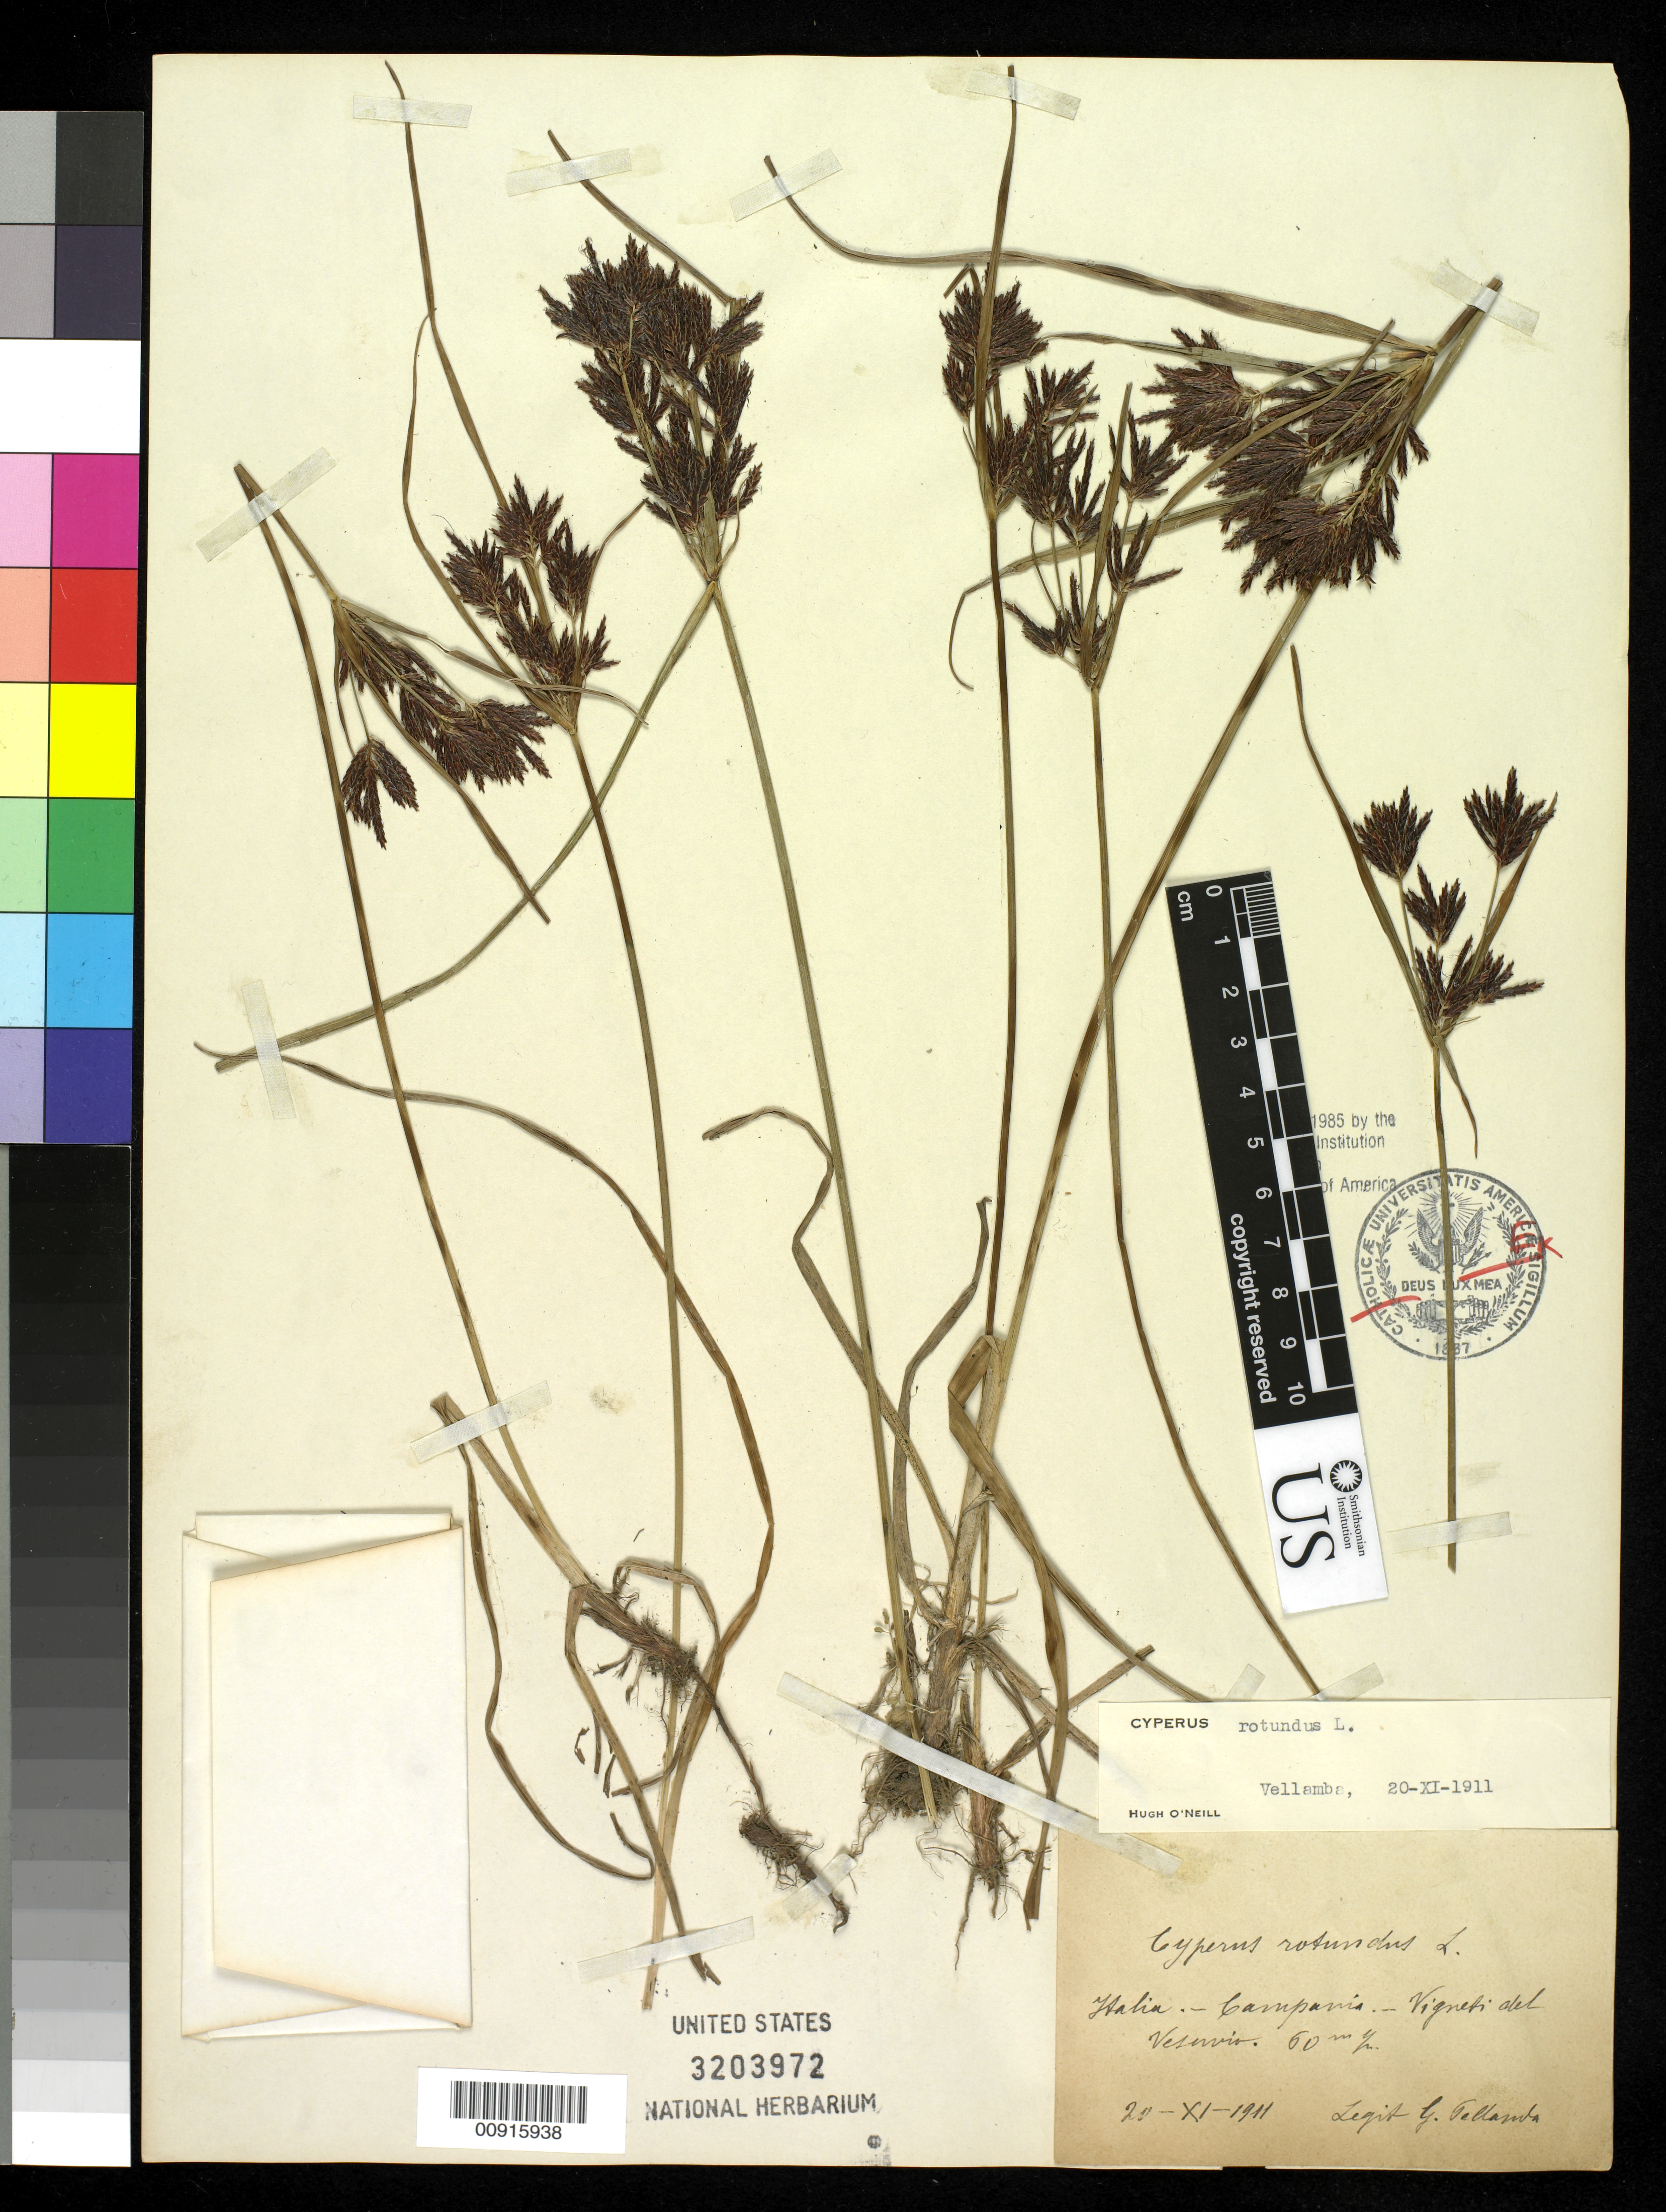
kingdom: Plantae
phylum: Tracheophyta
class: Liliopsida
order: Poales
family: Cyperaceae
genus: Cyperus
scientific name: Cyperus rotundus subsp. palla f. depallescens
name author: Ekman & Kük. in Engl.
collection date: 1911-06-20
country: Italy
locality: Vesuvio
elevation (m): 60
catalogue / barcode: US 3203972